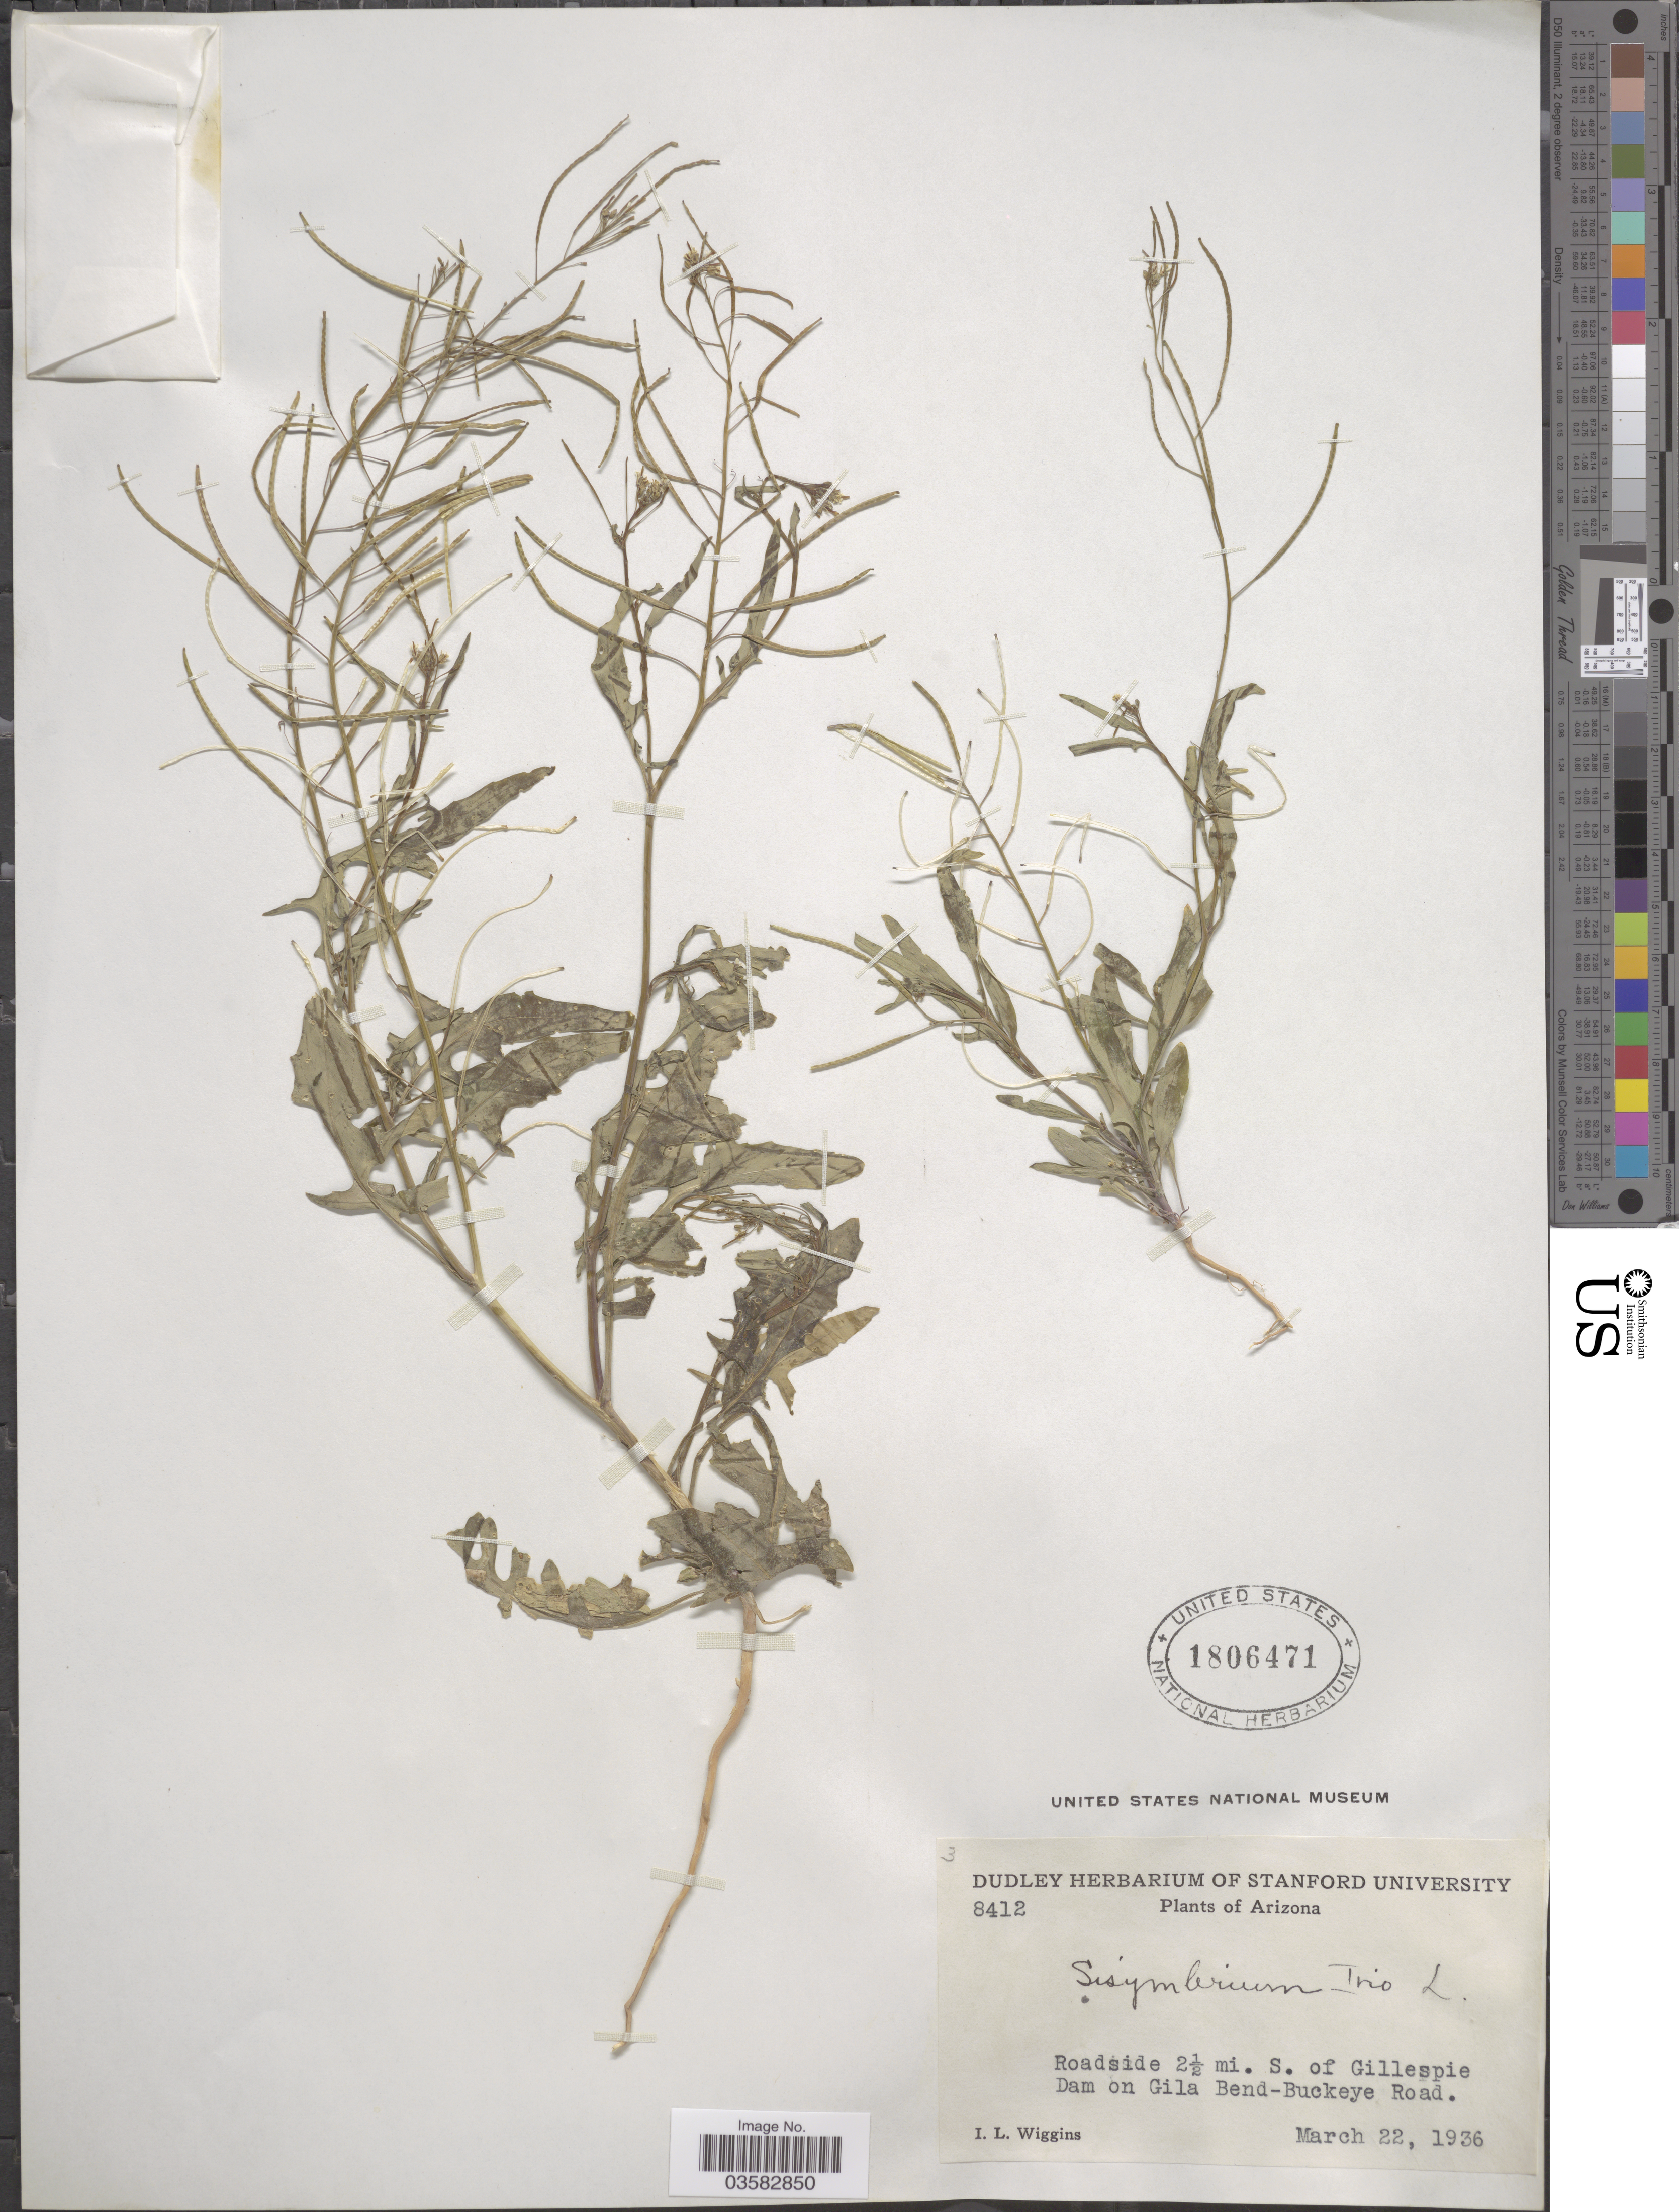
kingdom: Plantae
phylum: Tracheophyta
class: Magnoliopsida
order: Brassicales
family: Brassicaceae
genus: Sisymbrium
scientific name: Sisymbrium irio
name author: L.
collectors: I. L. Wiggins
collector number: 8412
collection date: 1936-03-22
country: United States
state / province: Arizona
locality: Roadside 2½ mi. S. of Gillespie. Dam on Gila Bend-Buckeye Road.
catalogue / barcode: US 1806471